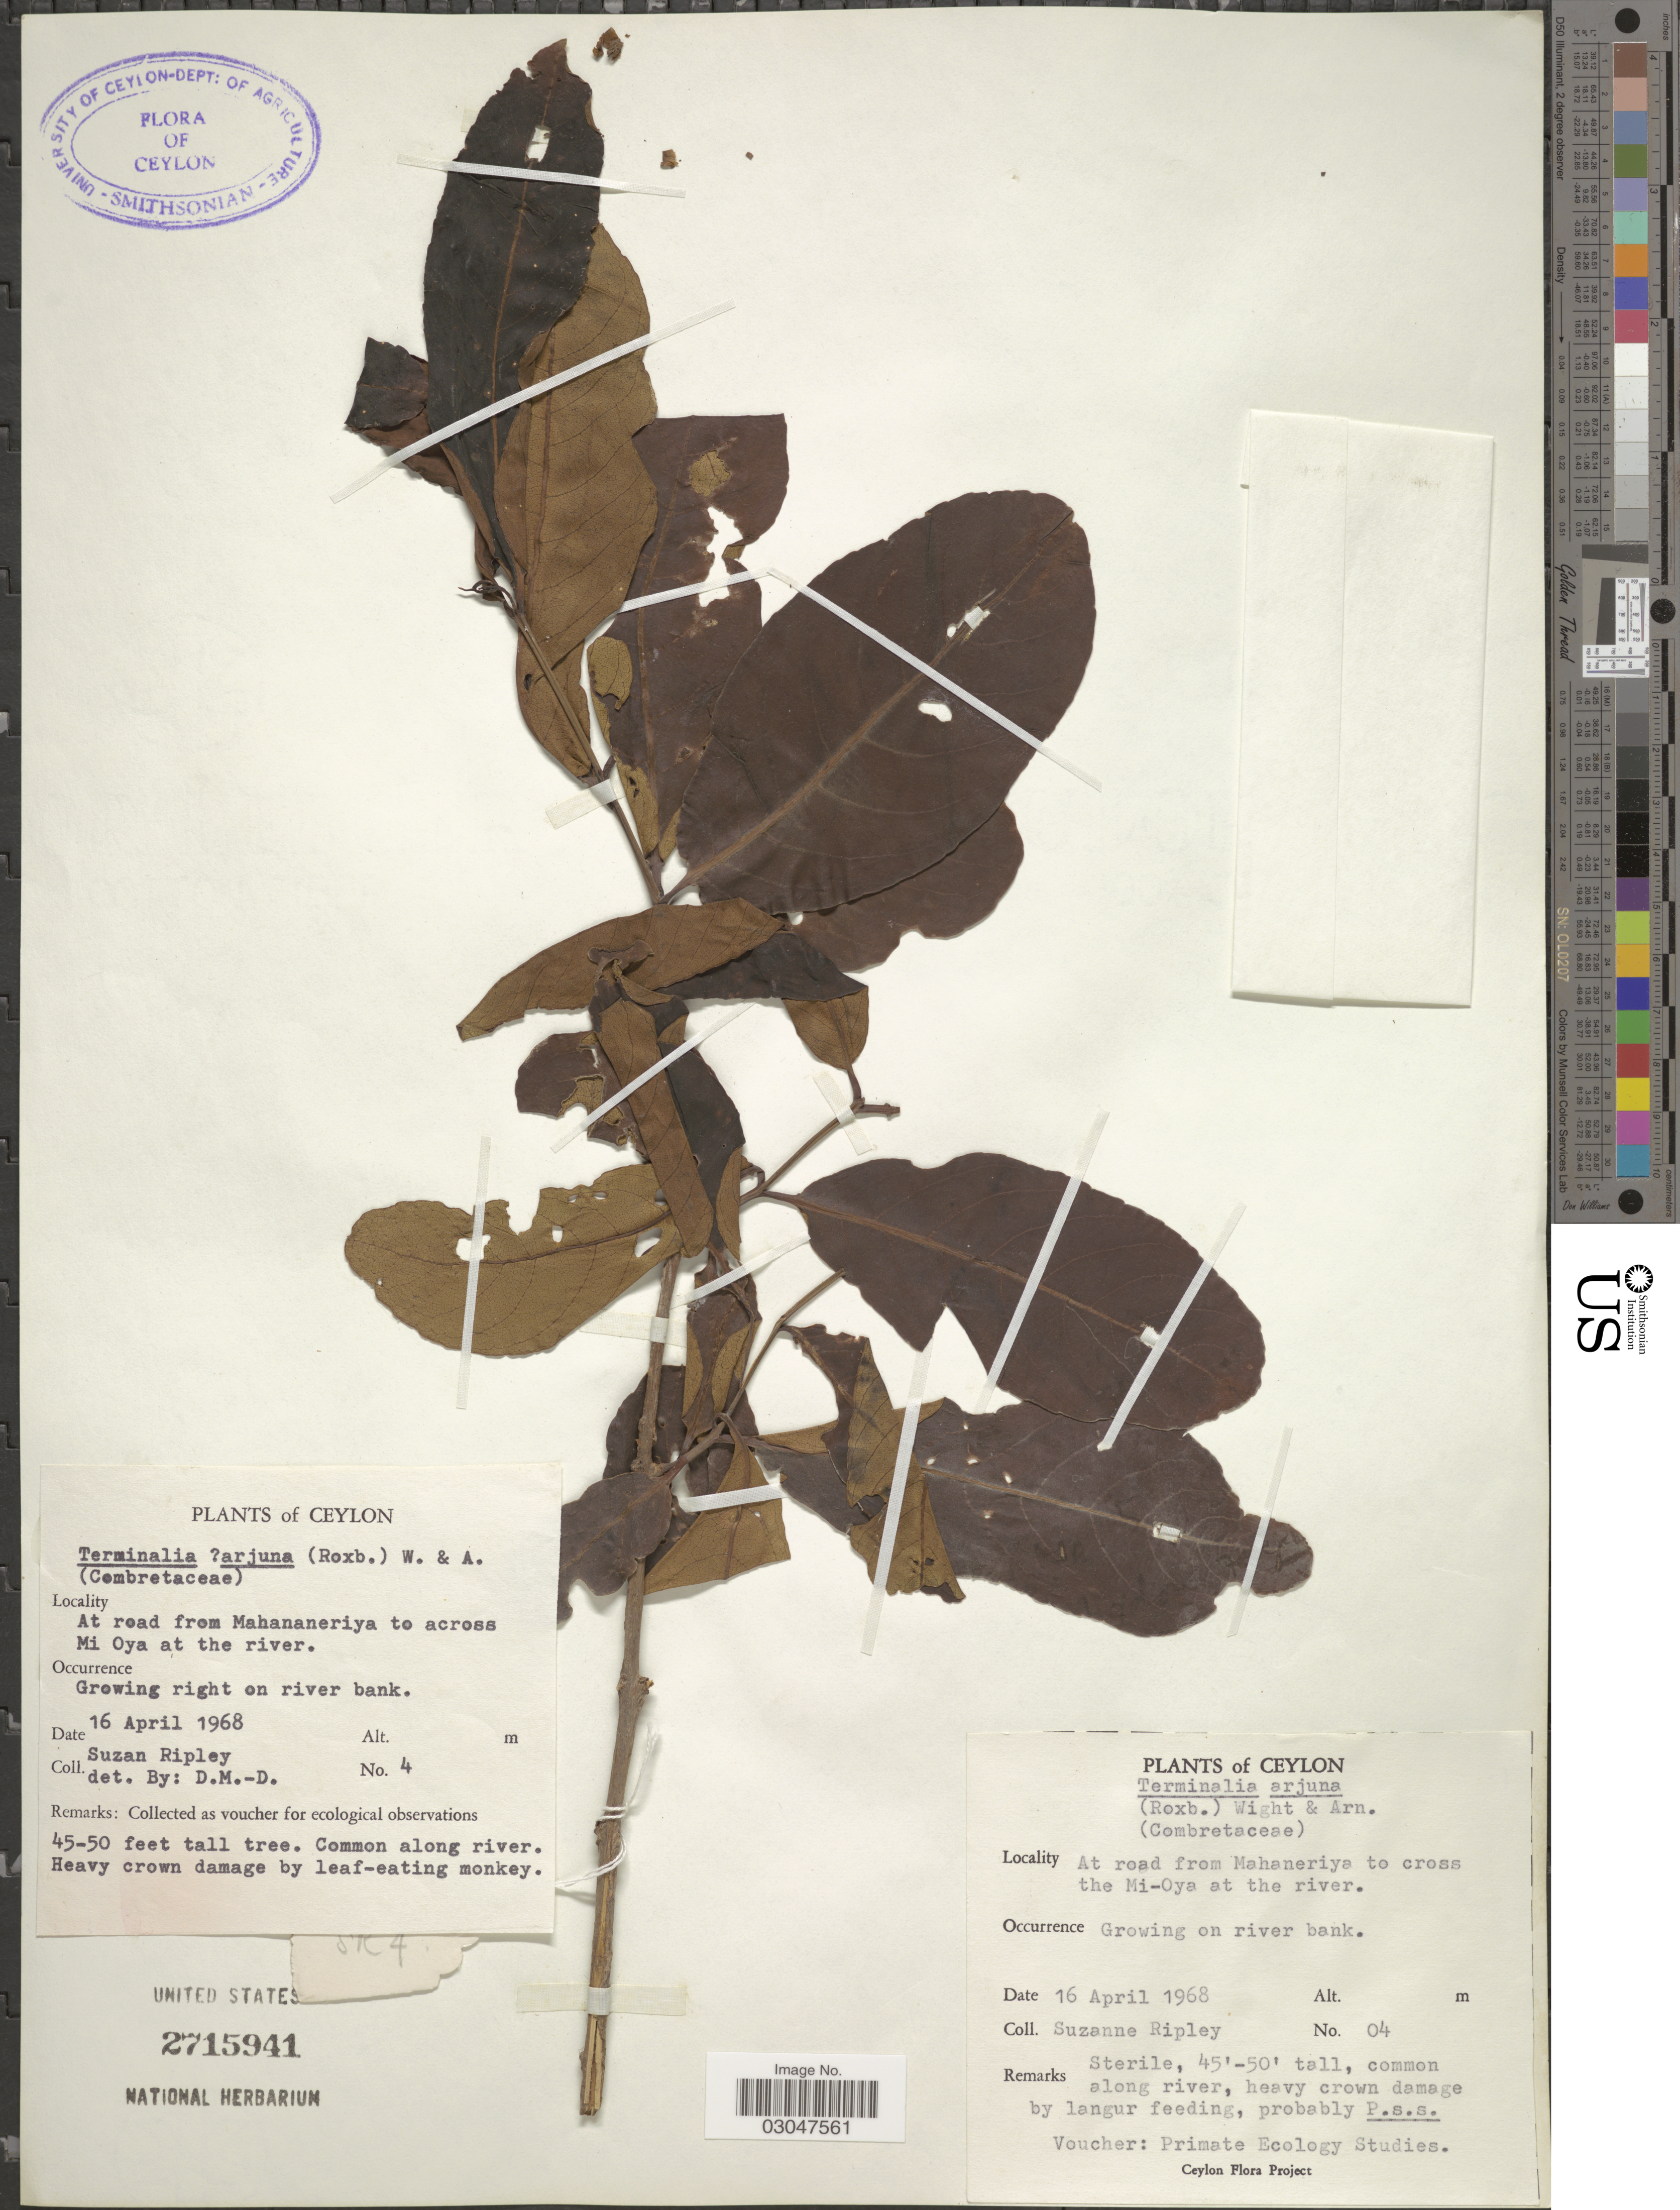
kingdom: Plantae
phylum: Tracheophyta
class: Magnoliopsida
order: Myrtales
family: Combretaceae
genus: Terminalia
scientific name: Terminalia arjuna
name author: (Roxb. ex DC.) Wight & Arn.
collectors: S. Ripley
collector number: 04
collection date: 1968-04-16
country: Sri Lanka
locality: Ceylon. At road from Mahananeriya to across Mi Oya at the river.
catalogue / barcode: US 2715941